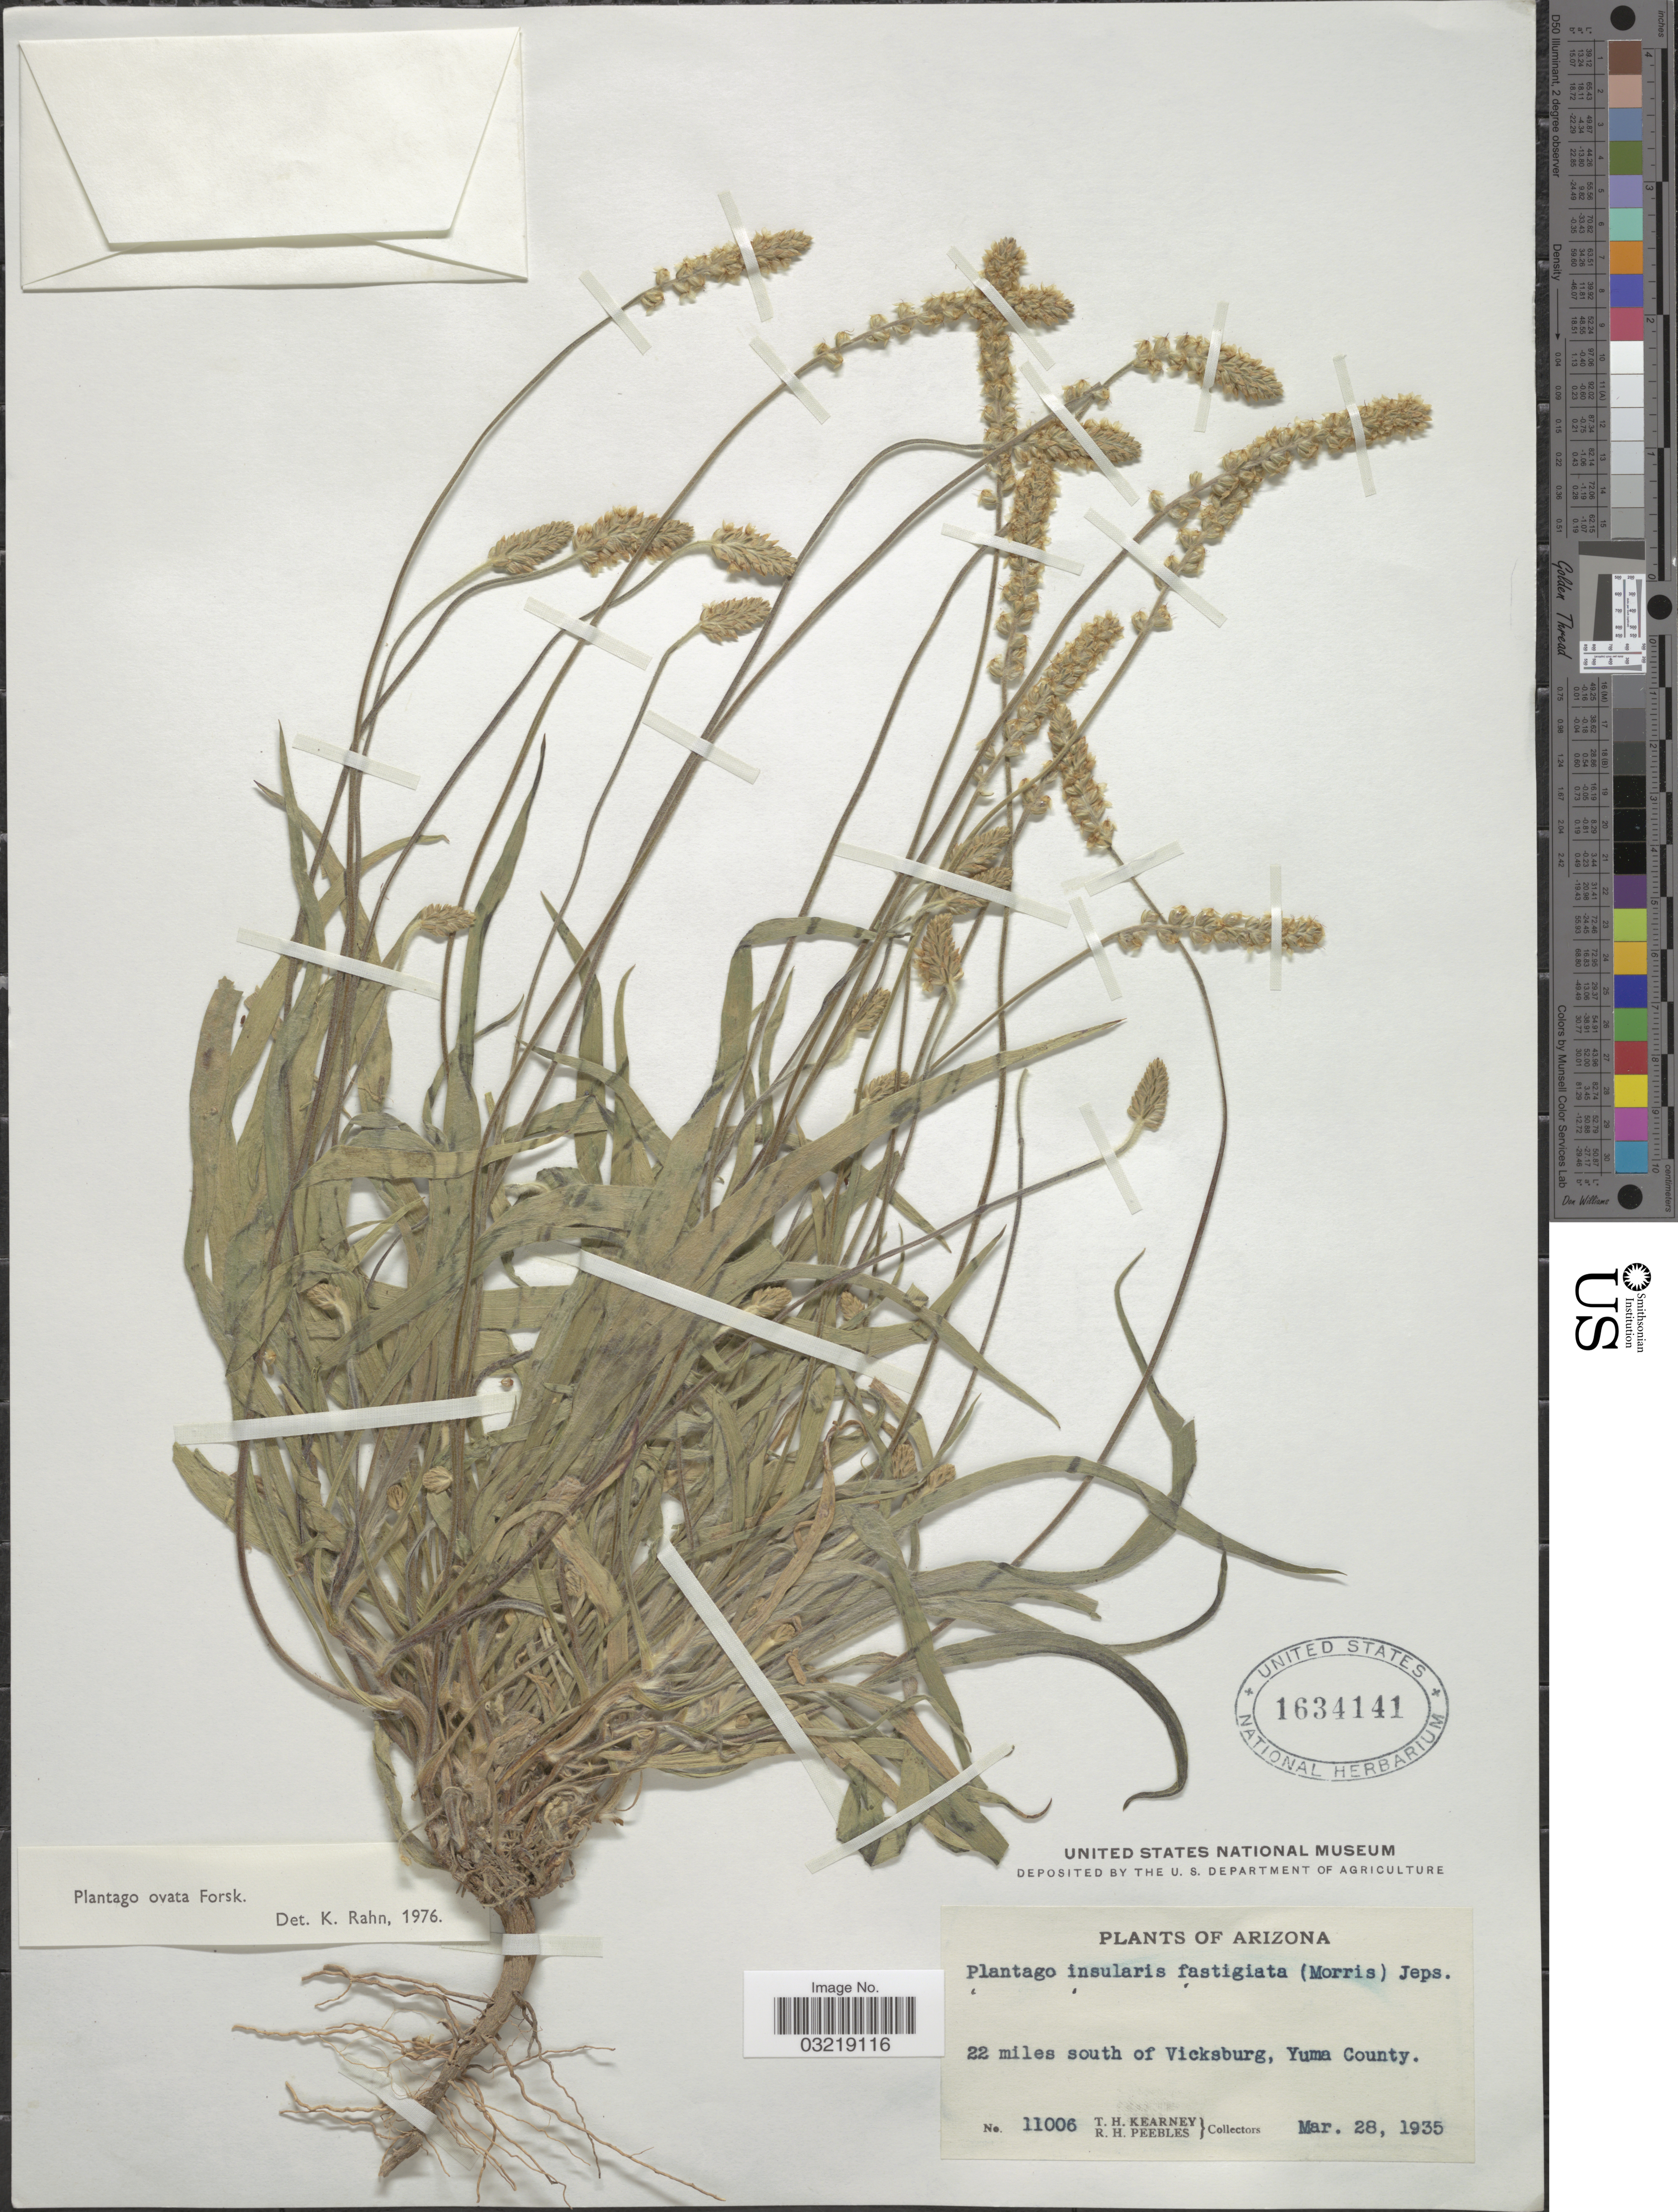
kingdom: Plantae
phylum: Tracheophyta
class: Magnoliopsida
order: Lamiales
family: Plantaginaceae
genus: Plantago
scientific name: Plantago ovata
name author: Forssk.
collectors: T. H. Kearney & R. H. Peebles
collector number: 11006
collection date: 1935-03-28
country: United States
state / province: Arizona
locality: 22 miles south of Vicksburg, Yuma County.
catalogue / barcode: US 1634141